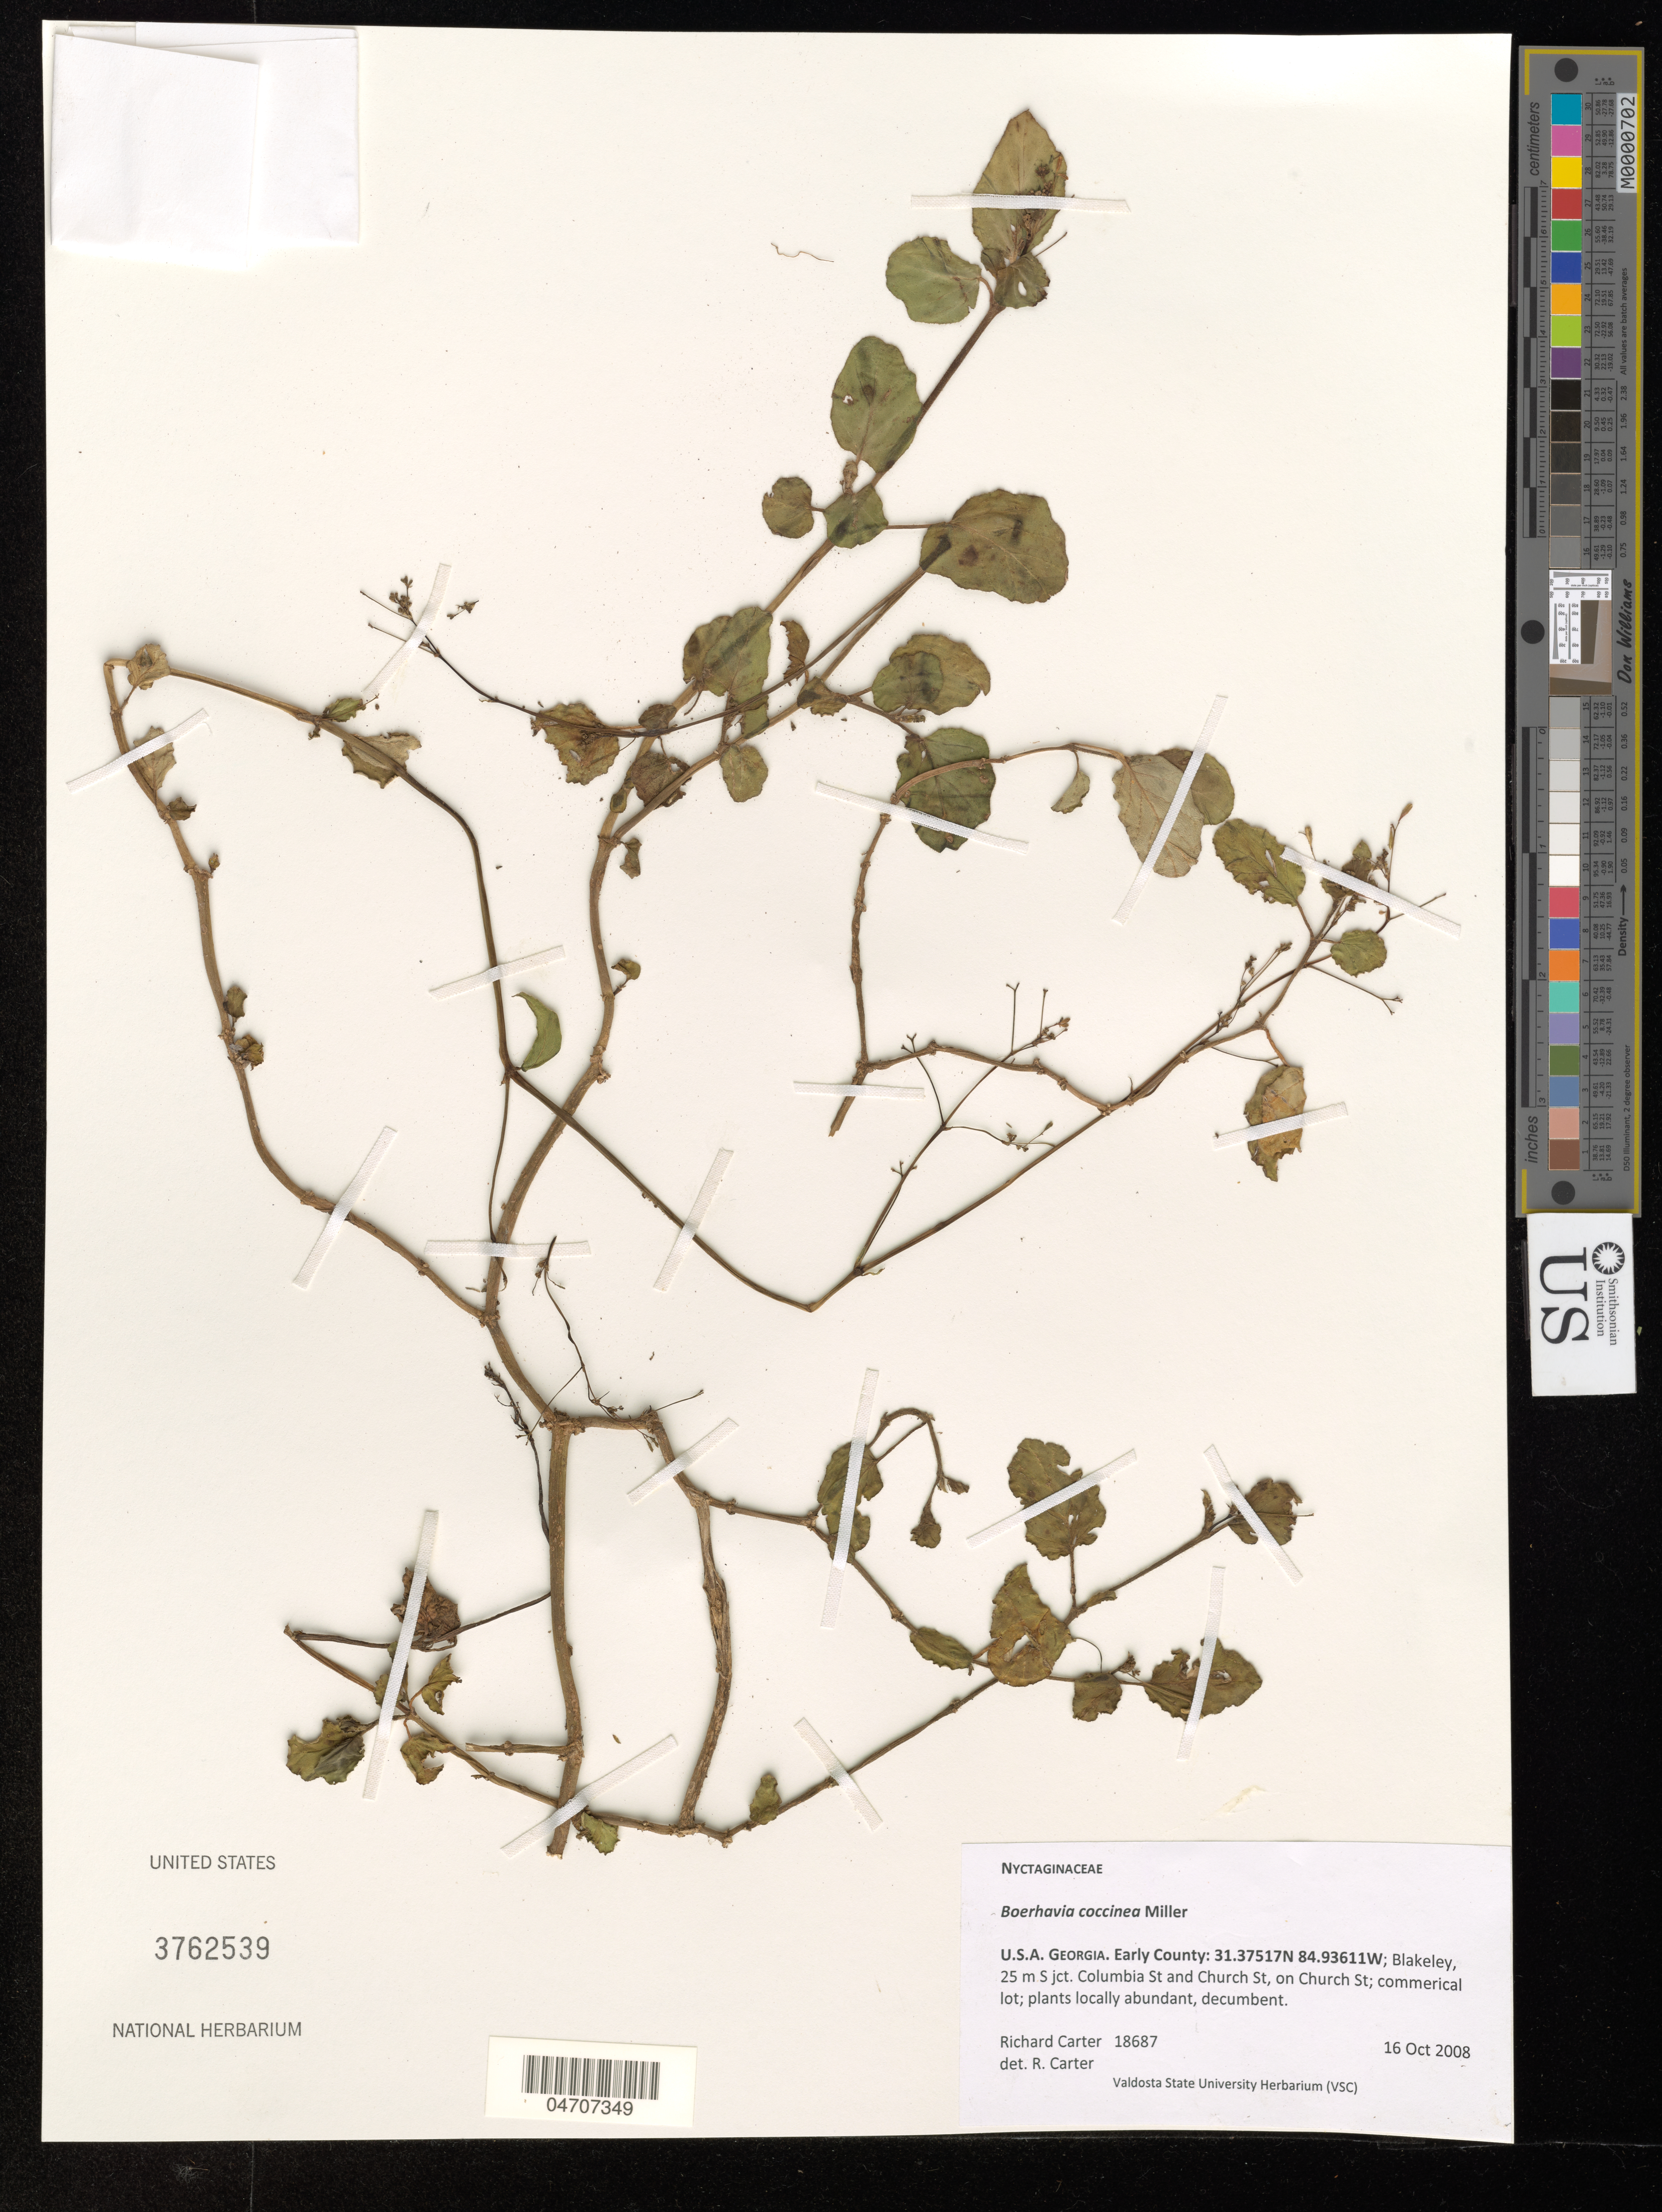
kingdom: Plantae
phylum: Tracheophyta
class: Magnoliopsida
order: Caryophyllales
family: Nyctaginaceae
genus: Boerhavia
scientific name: Boerhavia coccinea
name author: Mill.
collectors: R. Carter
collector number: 18687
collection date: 2008-10-16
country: United States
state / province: Georgia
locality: Early County: Blakeley, 25 m S jct. Columbia St and Church St, on Church St; commerical lot.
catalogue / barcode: US 3762539